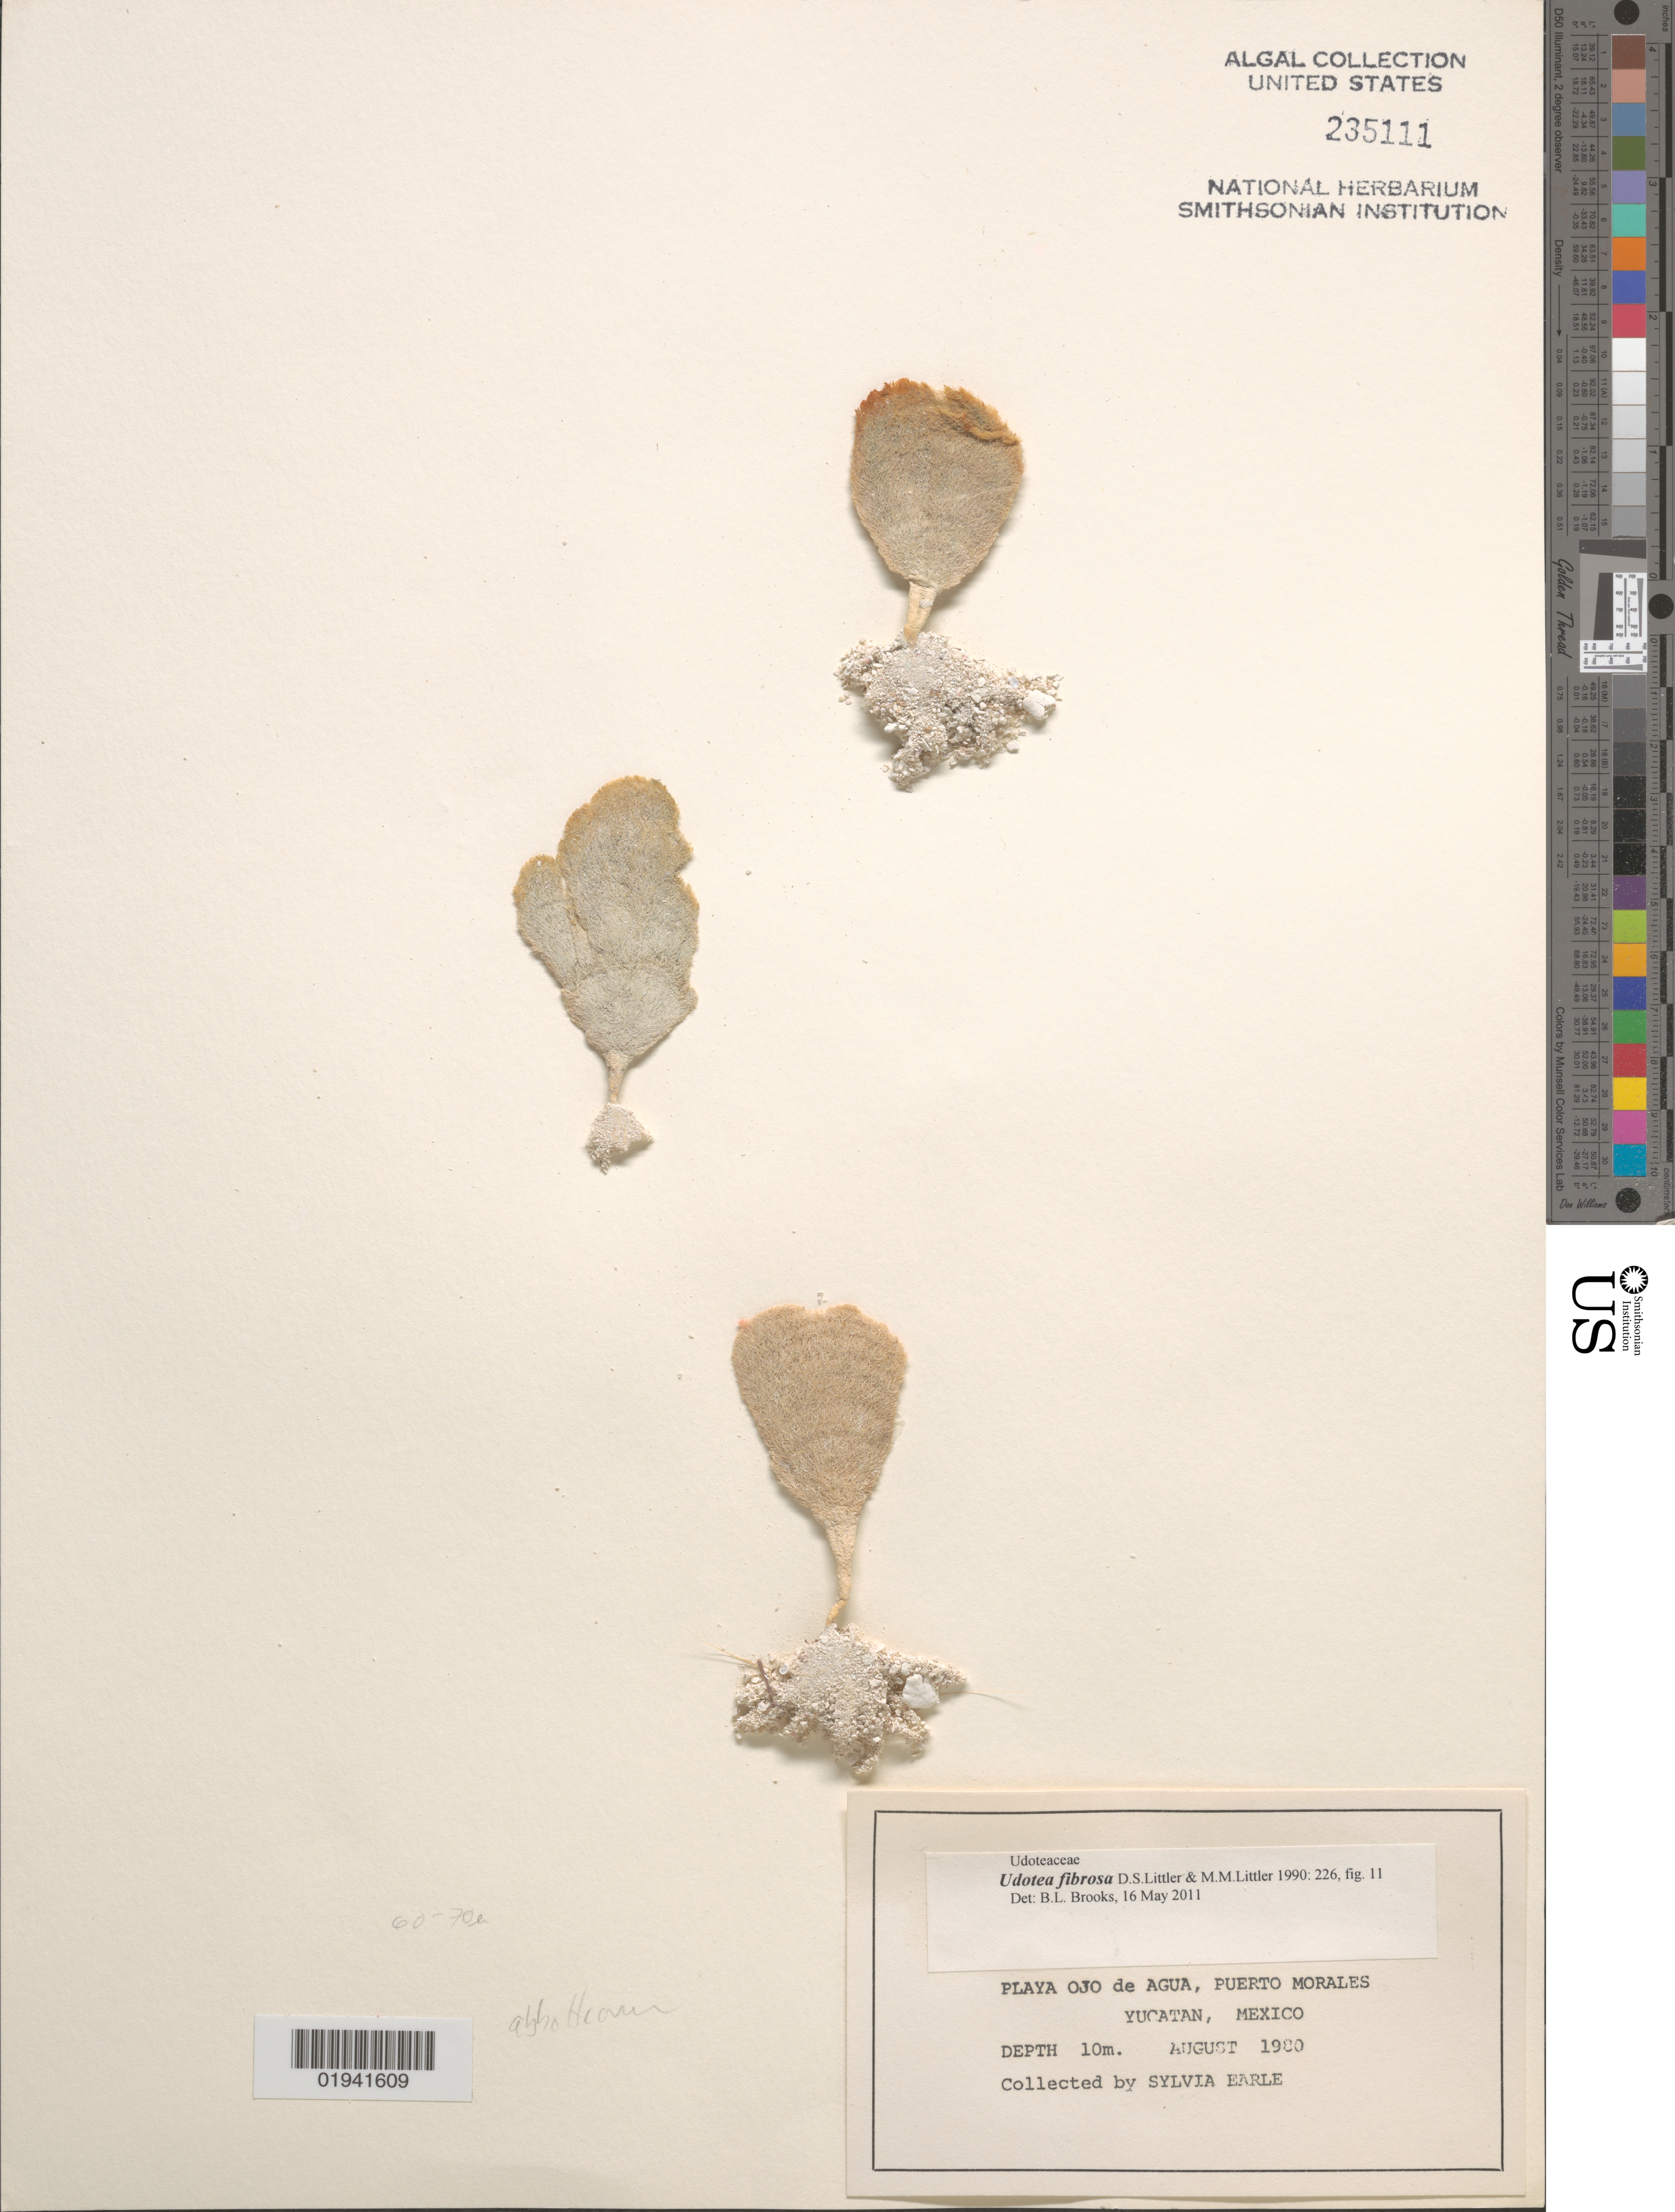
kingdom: Plantae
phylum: Chlorophyta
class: Ulvophyceae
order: Bryopsidales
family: Udoteaceae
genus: Udotea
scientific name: Udotea fibrosa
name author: D.S. Littler & Littler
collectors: S. A. Earle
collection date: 1980-08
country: Mexico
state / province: Yucatán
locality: Playa Ojo de Agua, Puerto Morales.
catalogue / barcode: US 235111